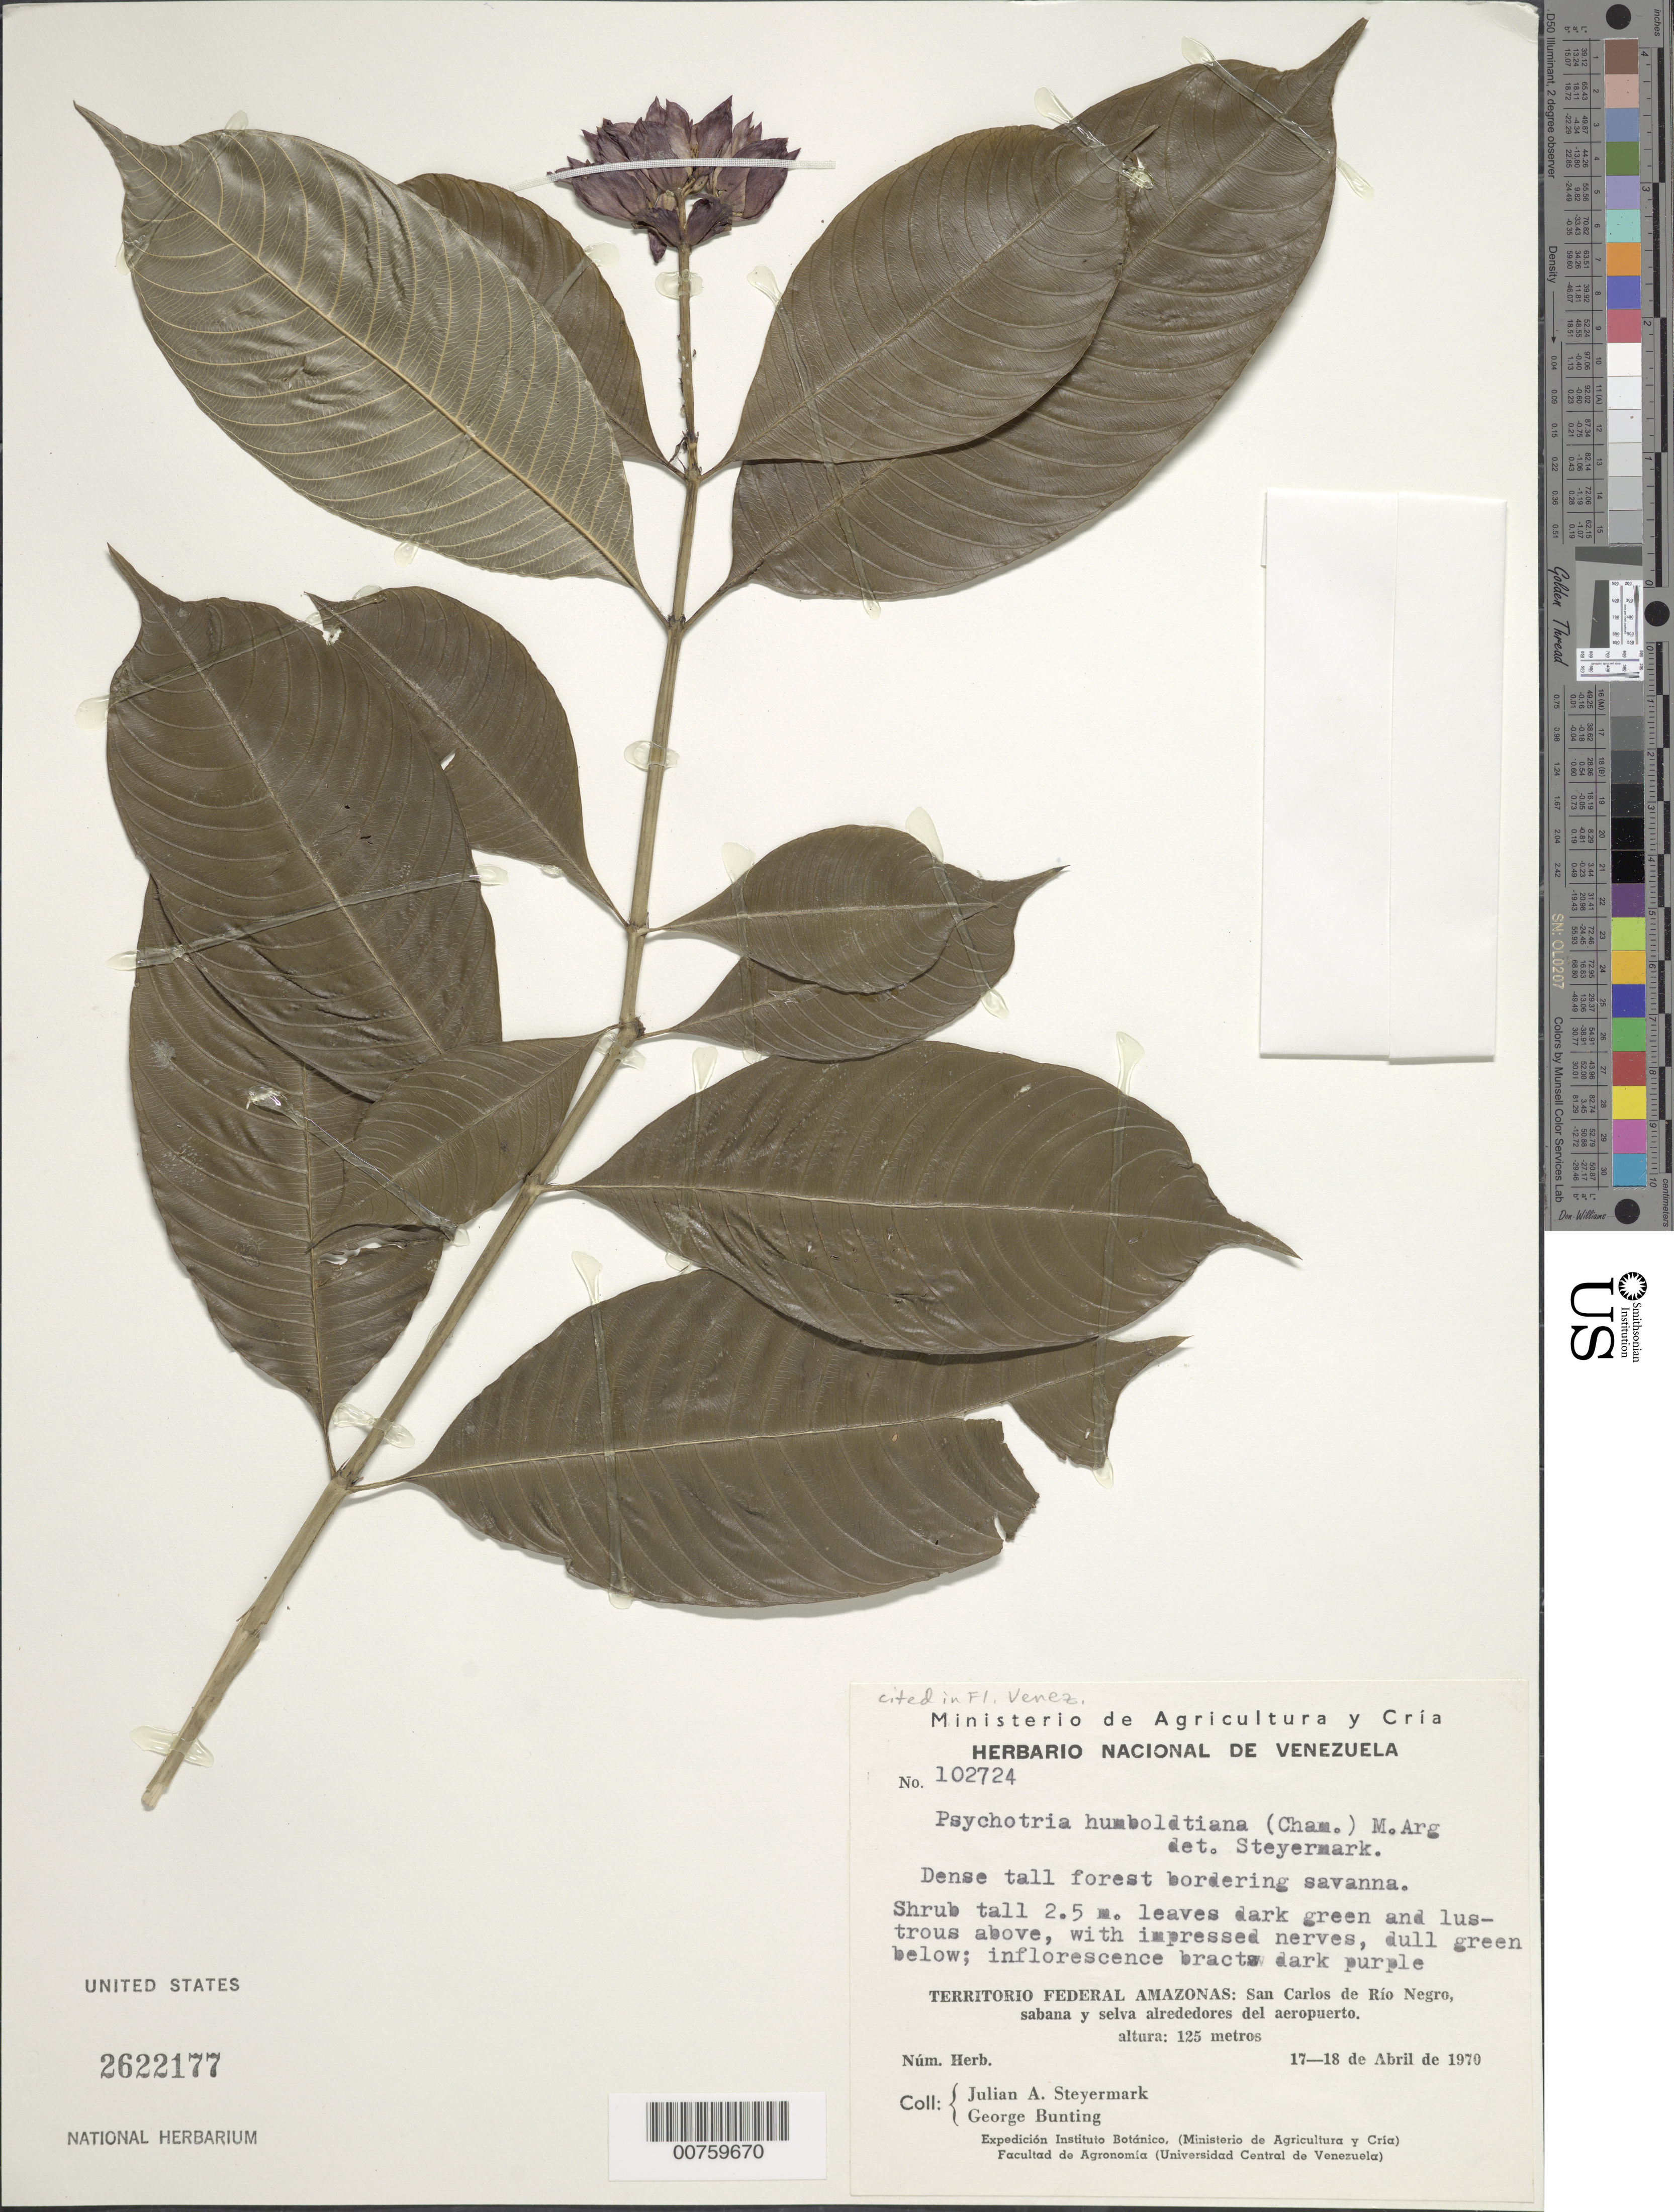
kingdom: Plantae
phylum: Tracheophyta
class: Magnoliopsida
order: Gentianales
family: Rubiaceae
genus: Psychotria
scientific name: Psychotria humboldtiana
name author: (Cham.) Müll. Arg.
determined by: Steyermark, Julian A., (VEN)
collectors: J. Steyermark & G. S. Bunting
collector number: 102724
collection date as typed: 17-Apr-70 to 18-Apr-70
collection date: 1970-04-17/1970-04-18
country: Venezuela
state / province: Amazonas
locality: San Carlos de Río Negro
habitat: Savanna and forest, outskirts of airport; dense tall forest bordering savanna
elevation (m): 125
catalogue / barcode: US 2622177